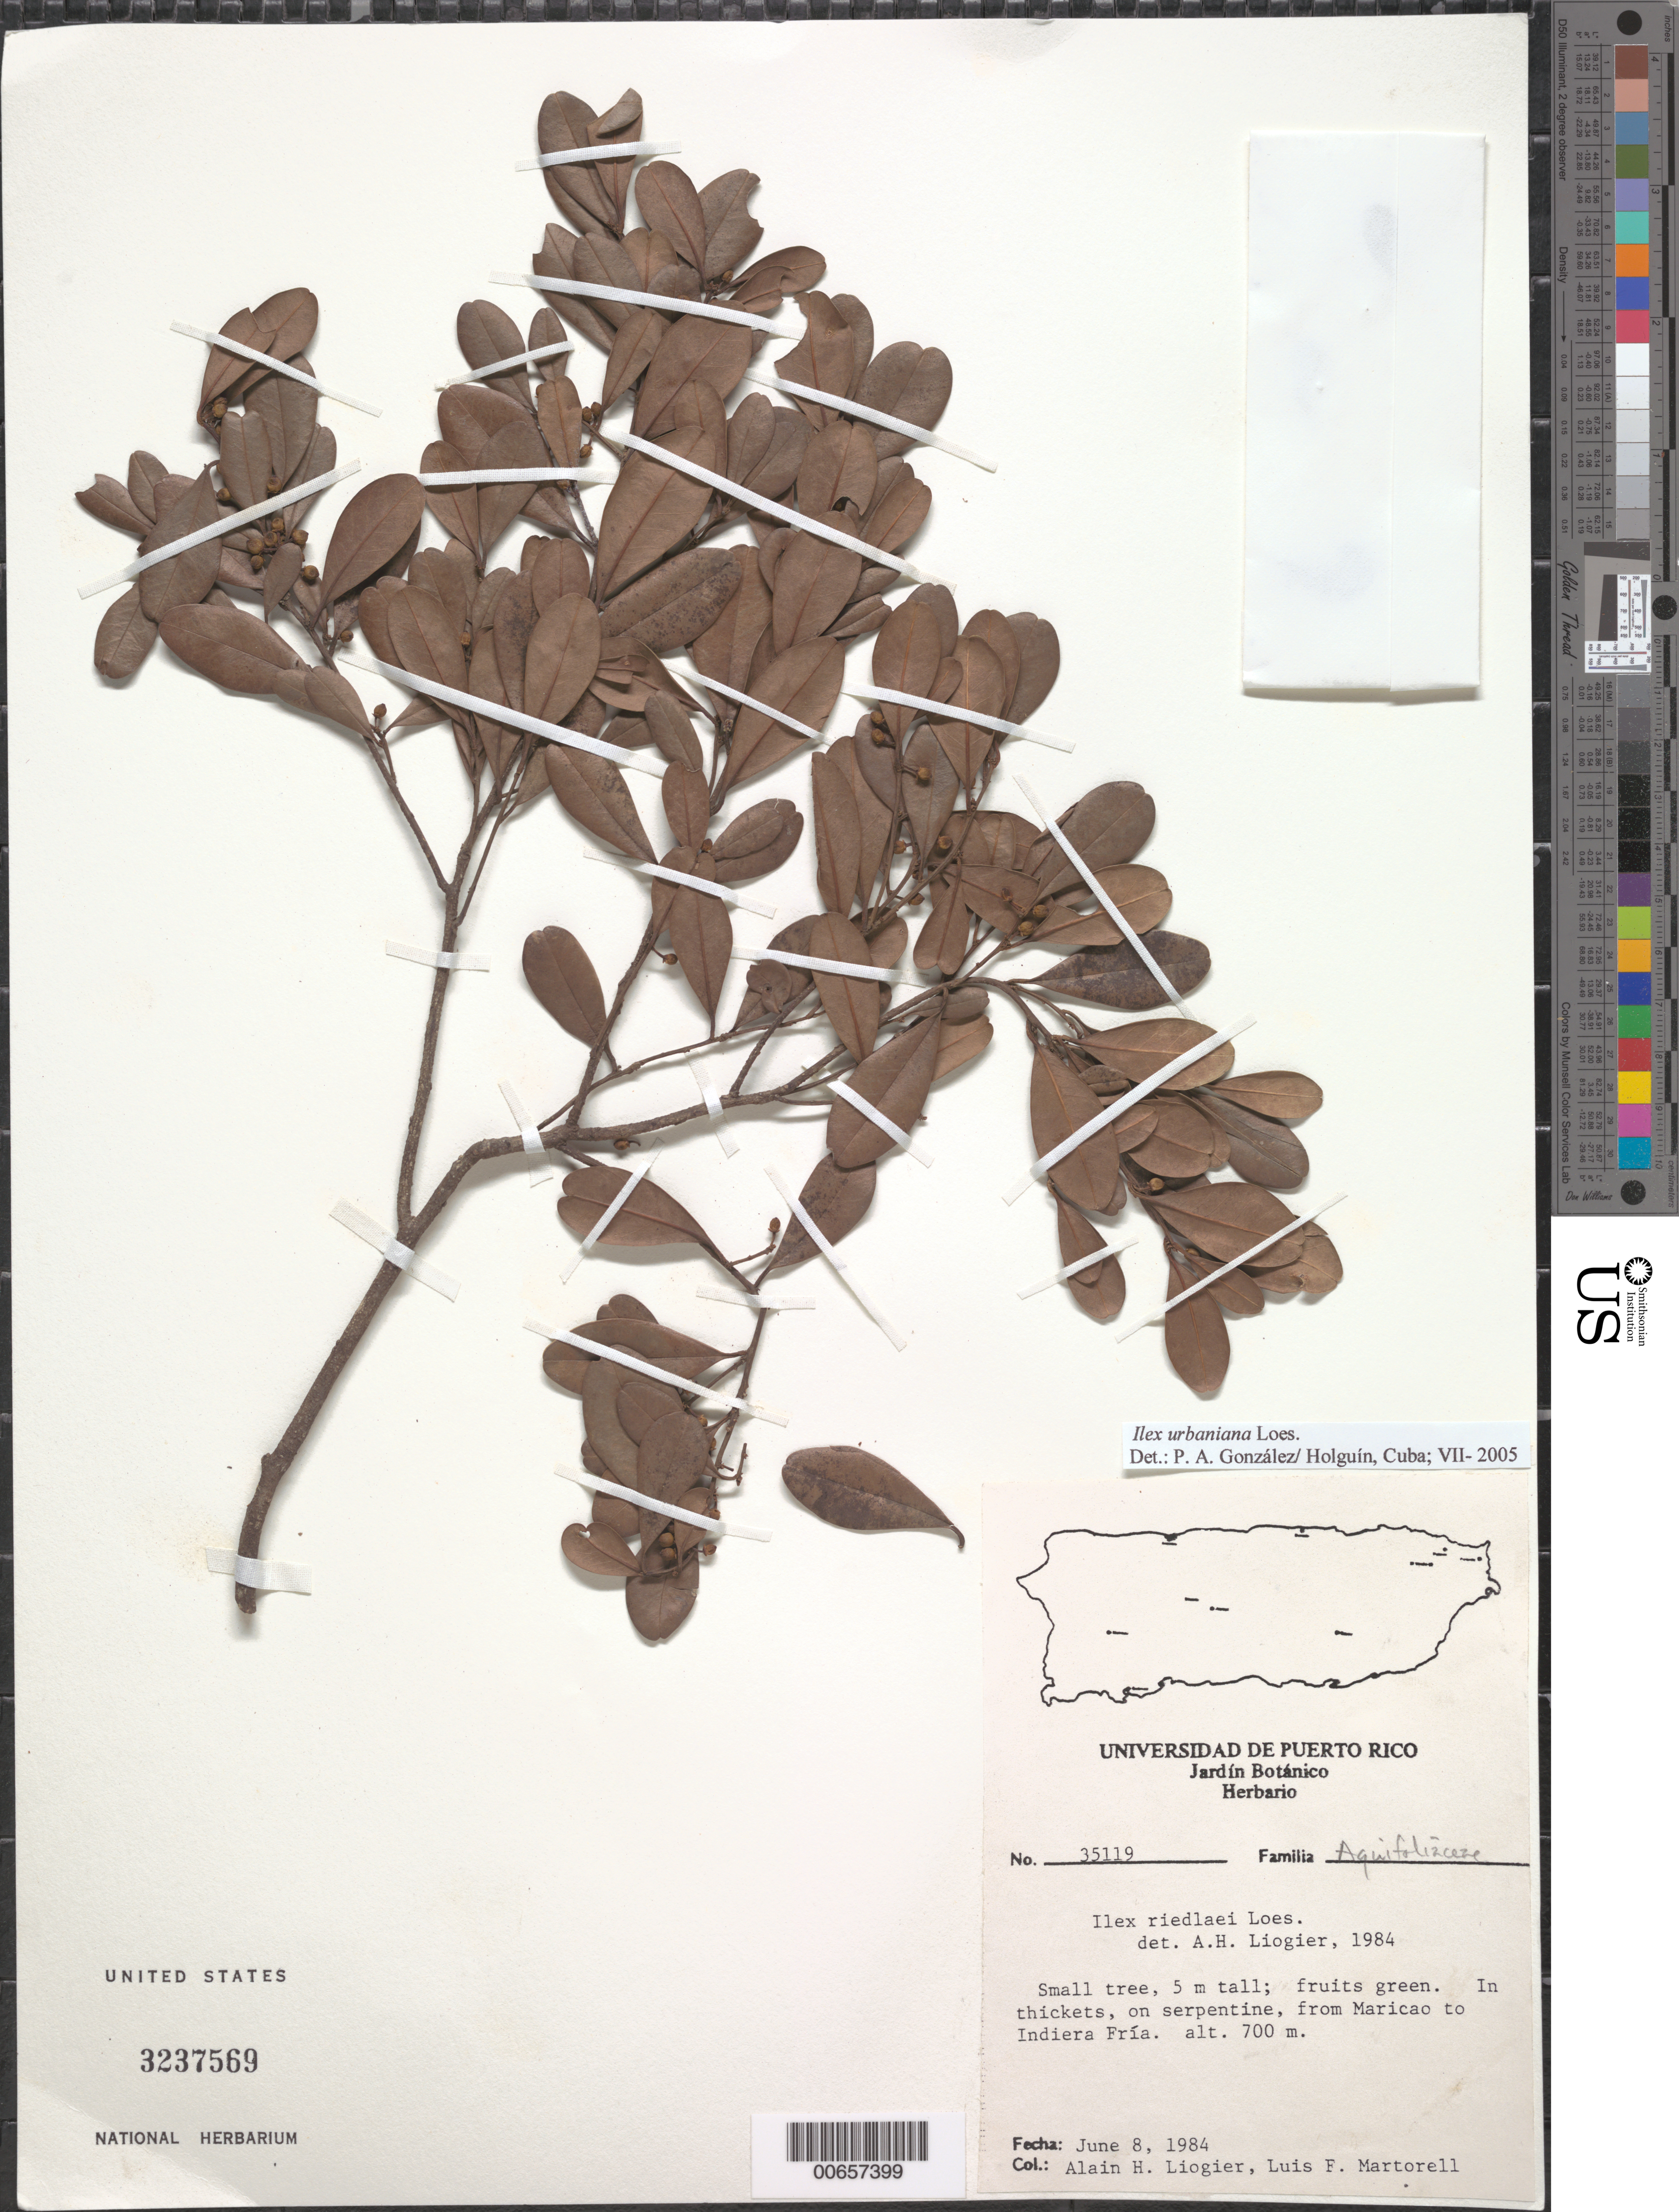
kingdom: Plantae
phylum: Tracheophyta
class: Magnoliopsida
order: Aquifoliales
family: Aquifoliaceae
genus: Ilex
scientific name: Ilex urbaniana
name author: Loes.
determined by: González, P. A.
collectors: A. H. Liogier & L. Martorell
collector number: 35119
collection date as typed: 08 Jun 1984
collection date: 1984-06-08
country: Puerto Rico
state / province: Maricao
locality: Maricao to Indiera Fria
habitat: In thickets, on serpentine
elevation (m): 700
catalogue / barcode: US 3237569